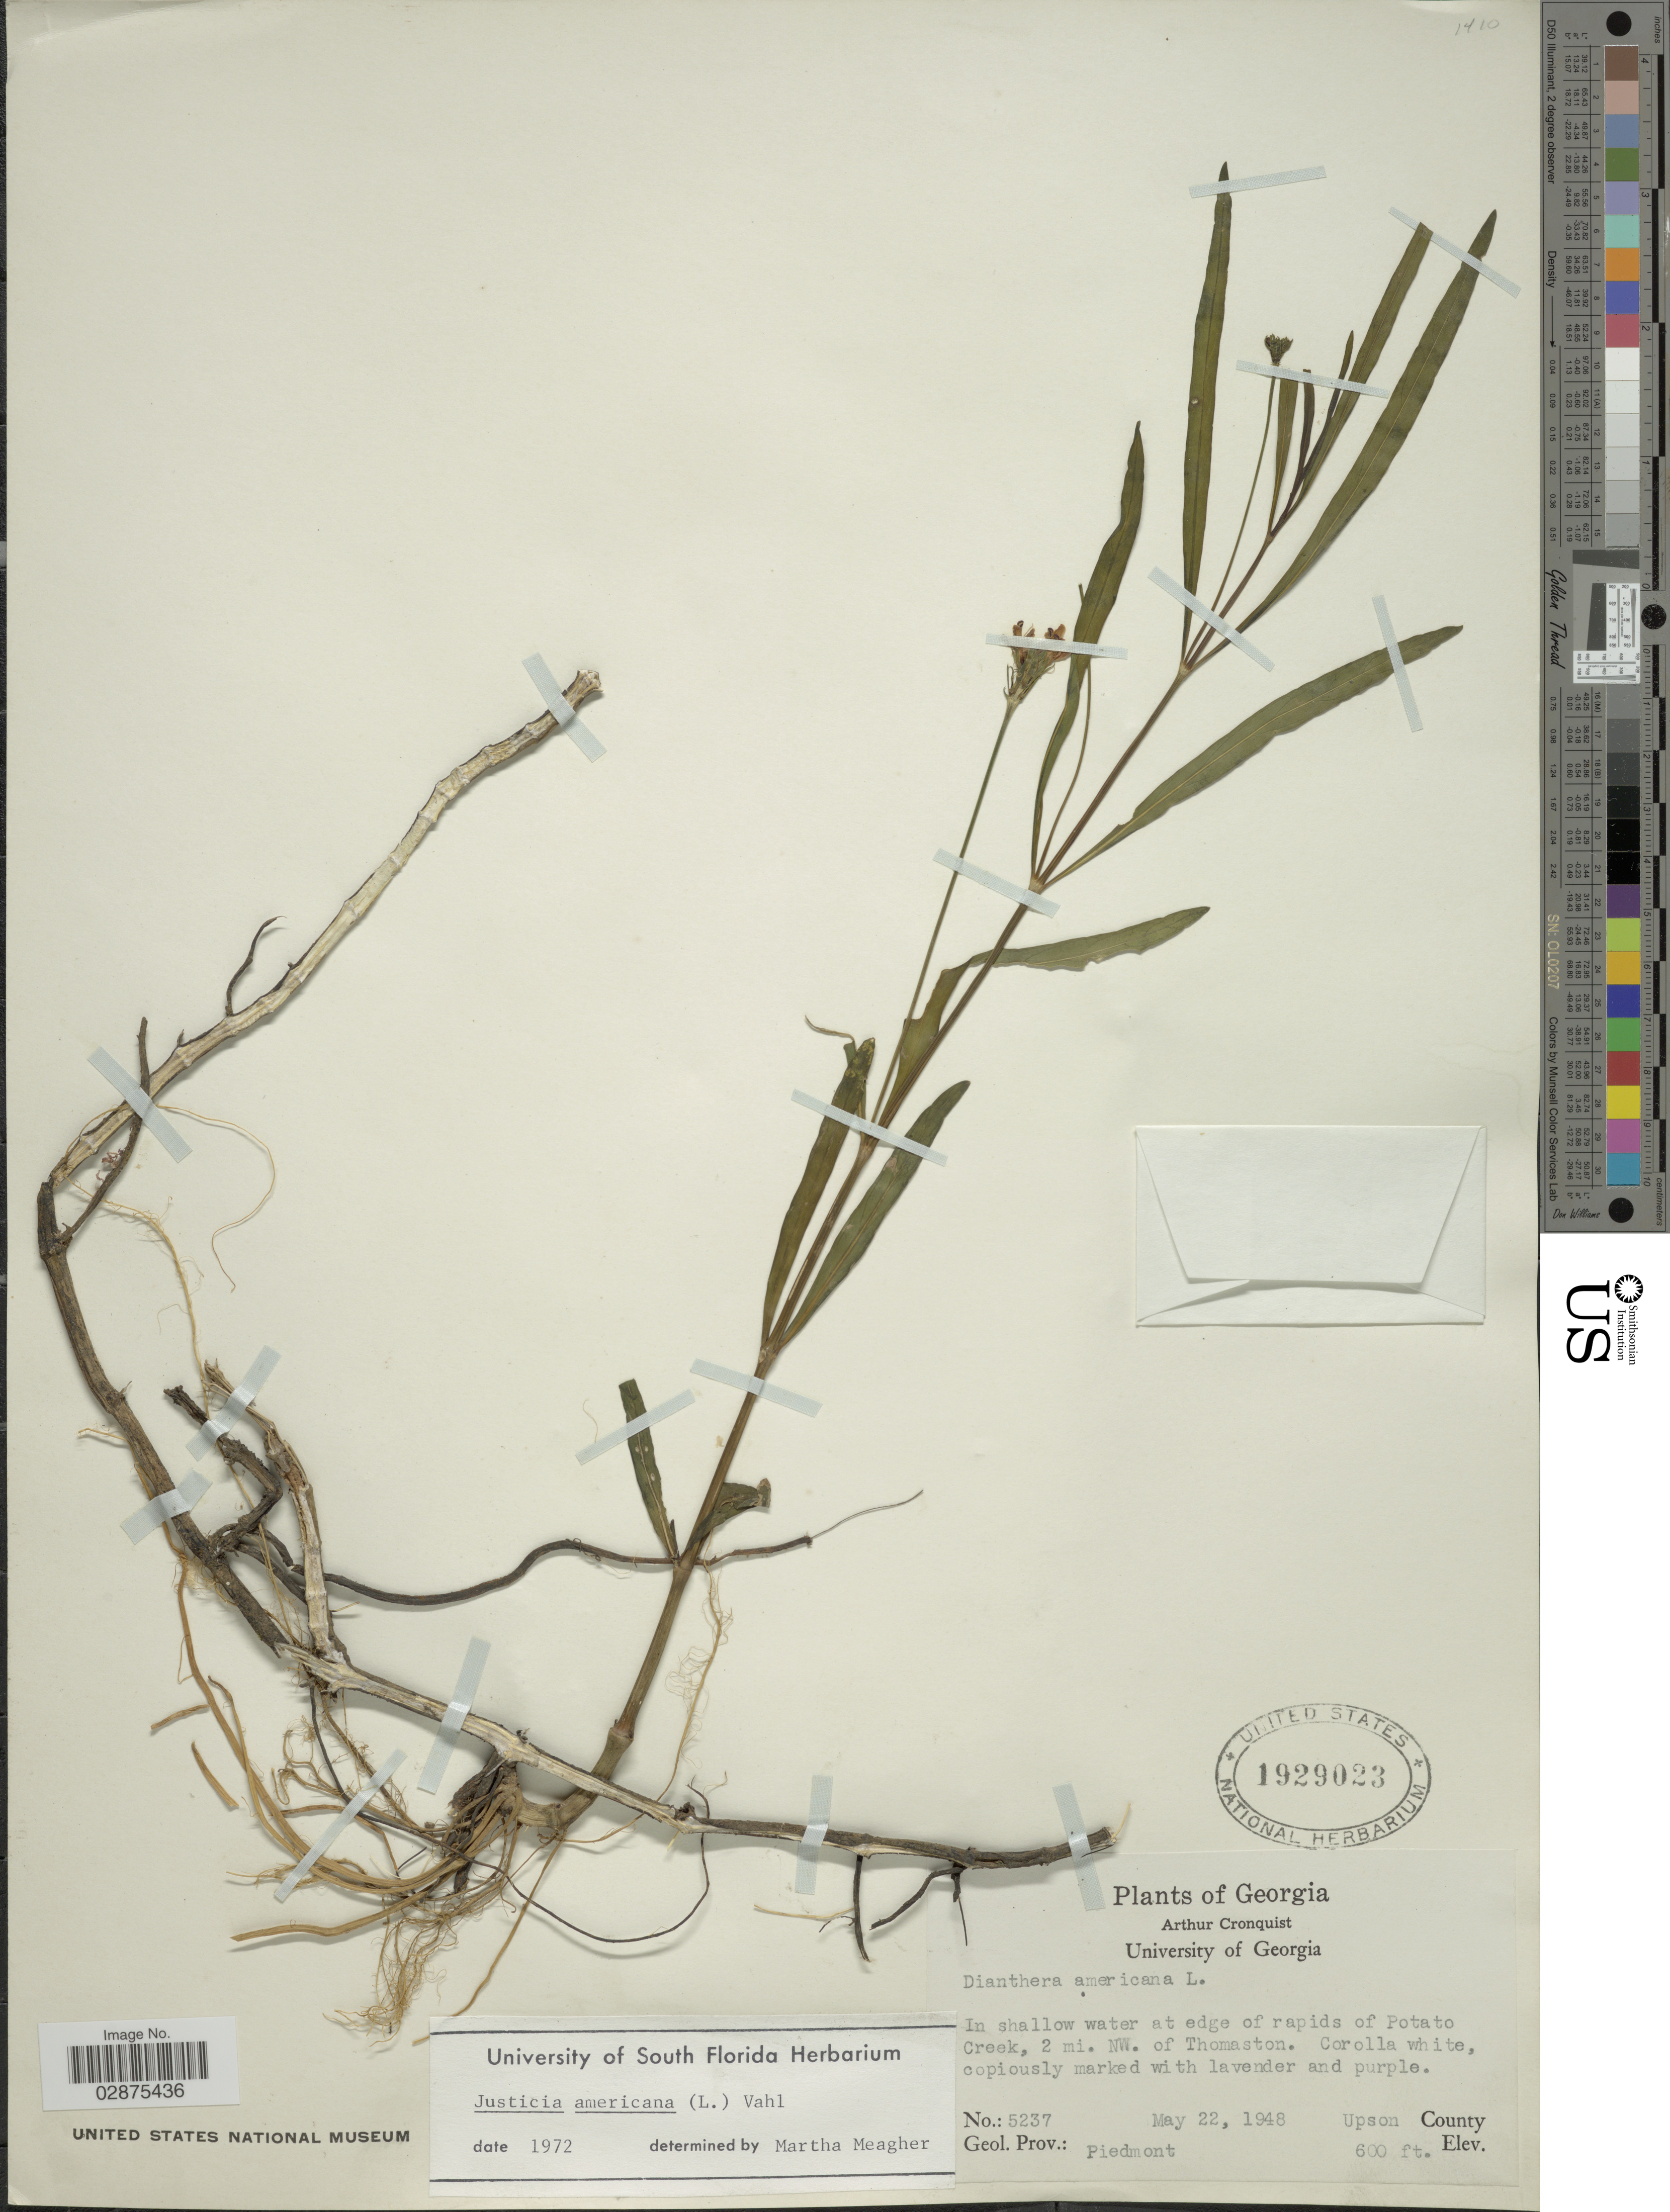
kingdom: Plantae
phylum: Tracheophyta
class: Magnoliopsida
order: Lamiales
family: Acanthaceae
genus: Justicia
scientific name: Justicia americana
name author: (L.) Vahl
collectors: A. J. Cronquist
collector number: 5237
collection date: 1948-05-22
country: United States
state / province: Georgia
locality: In shallow water at edge of rapids of Potato Creek, 2 mi. NW. of Thomaston. Upson County.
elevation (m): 183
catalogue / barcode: US 1929023